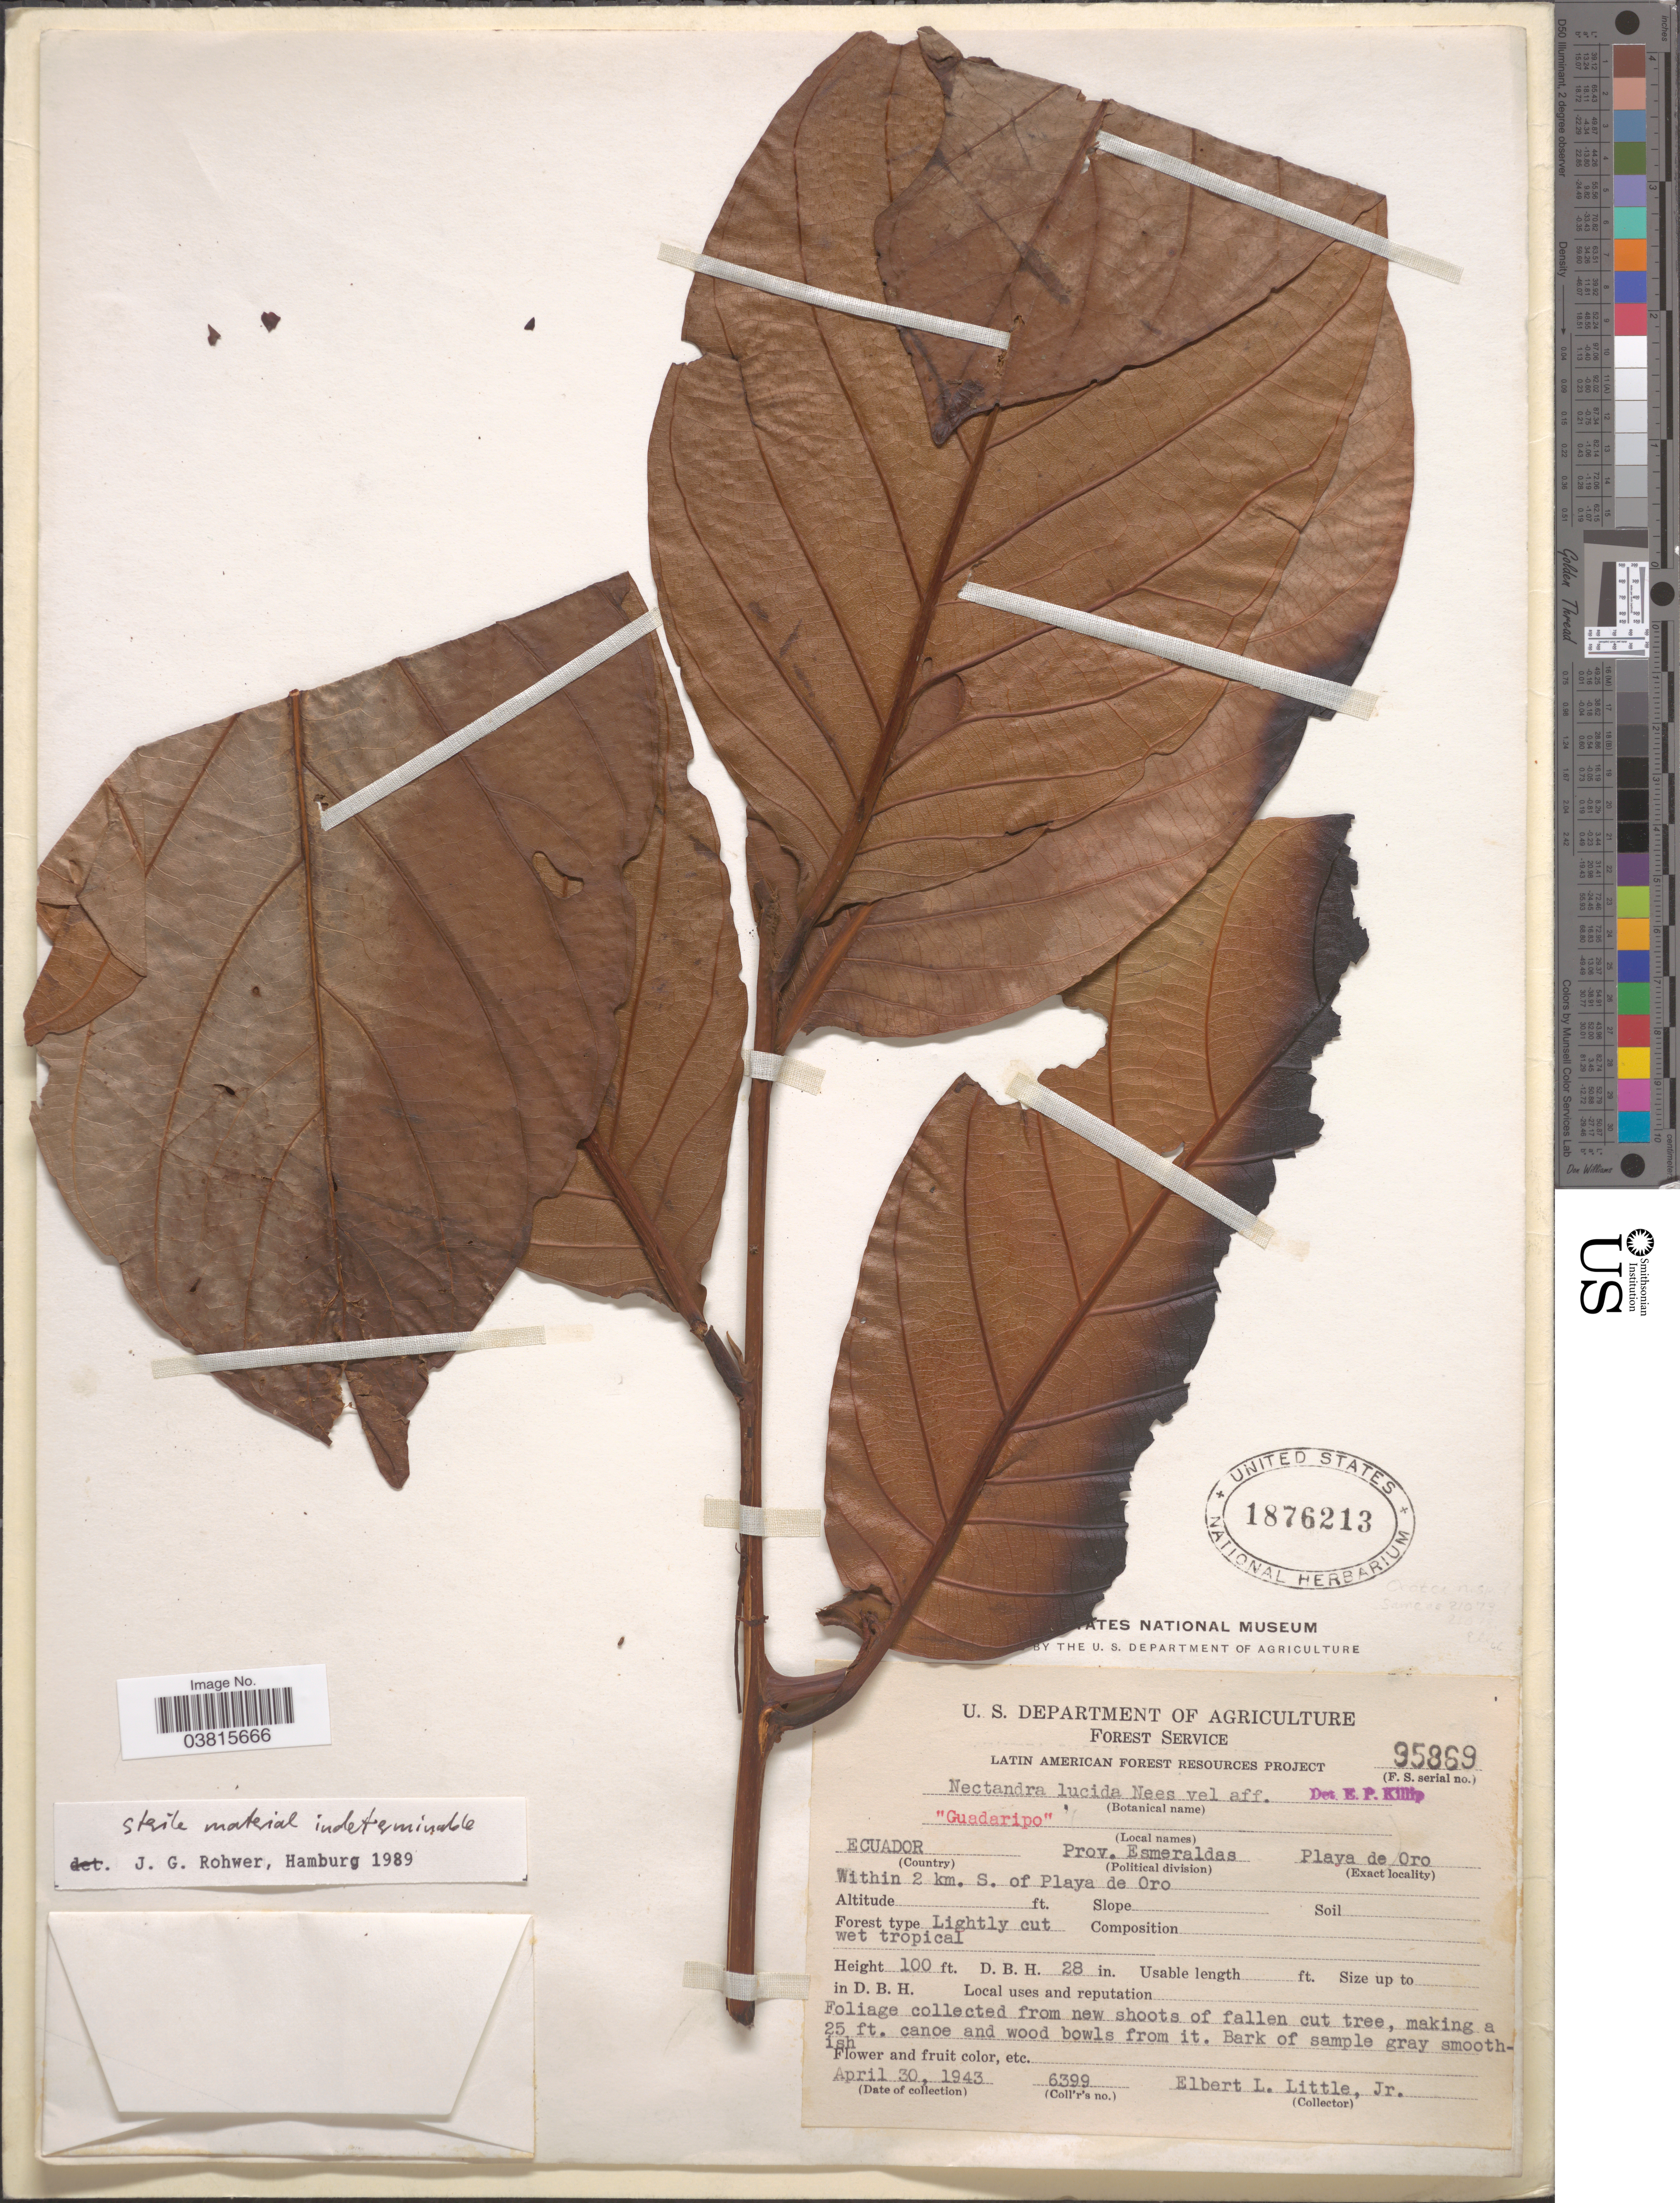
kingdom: Plantae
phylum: Tracheophyta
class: Magnoliopsida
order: Laurales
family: Lauraceae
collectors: E. L. Little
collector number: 6399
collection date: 1943-04-30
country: Ecuador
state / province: Esmeraldas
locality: Playa de Oro. Within 2 km. S. of Playa de Oro.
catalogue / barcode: US 1876213